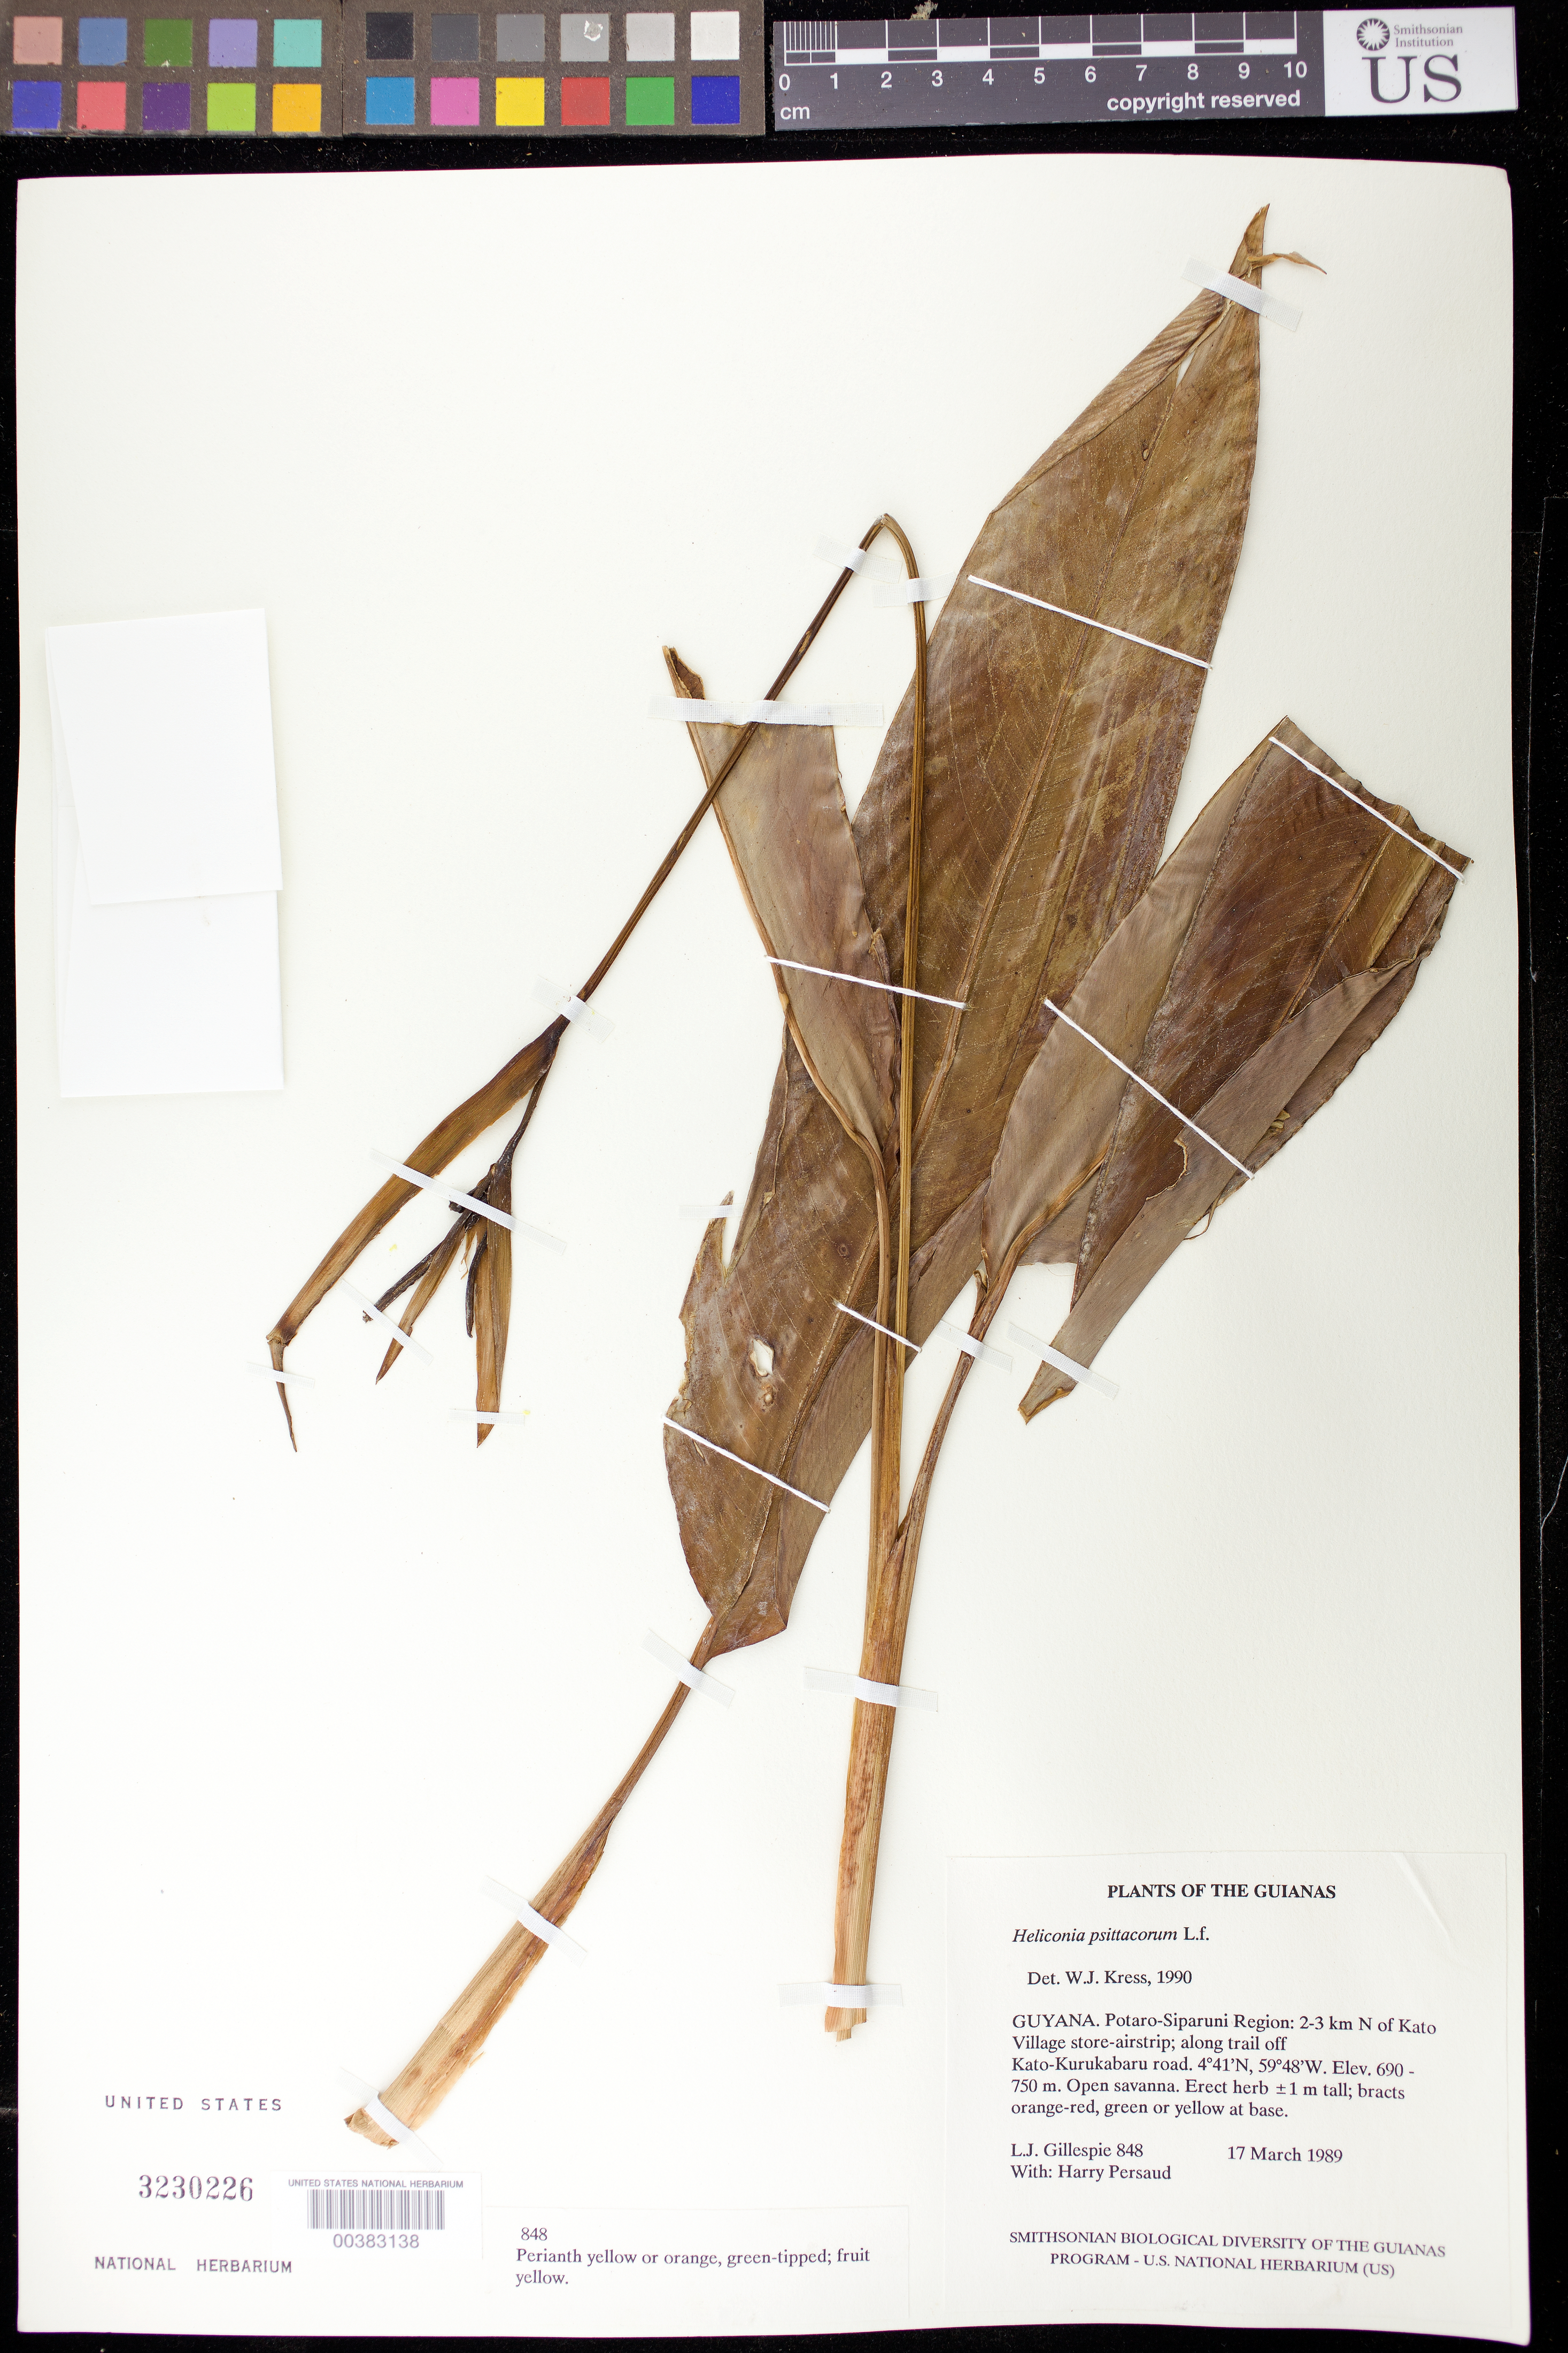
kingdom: Plantae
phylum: Tracheophyta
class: Liliopsida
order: Zingiberales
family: Heliconiaceae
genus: Heliconia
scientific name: Heliconia psittacorum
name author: L. f.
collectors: L. J. Gillespie & H. Persaud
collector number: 848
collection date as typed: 17 Mar 1989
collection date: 1989-03-17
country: Guyana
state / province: Potaro-Siparuni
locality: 2-3 km n of kato village store-airstrip; along trail off kato-kurukabaru road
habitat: Open savanna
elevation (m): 690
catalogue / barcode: US 3230226